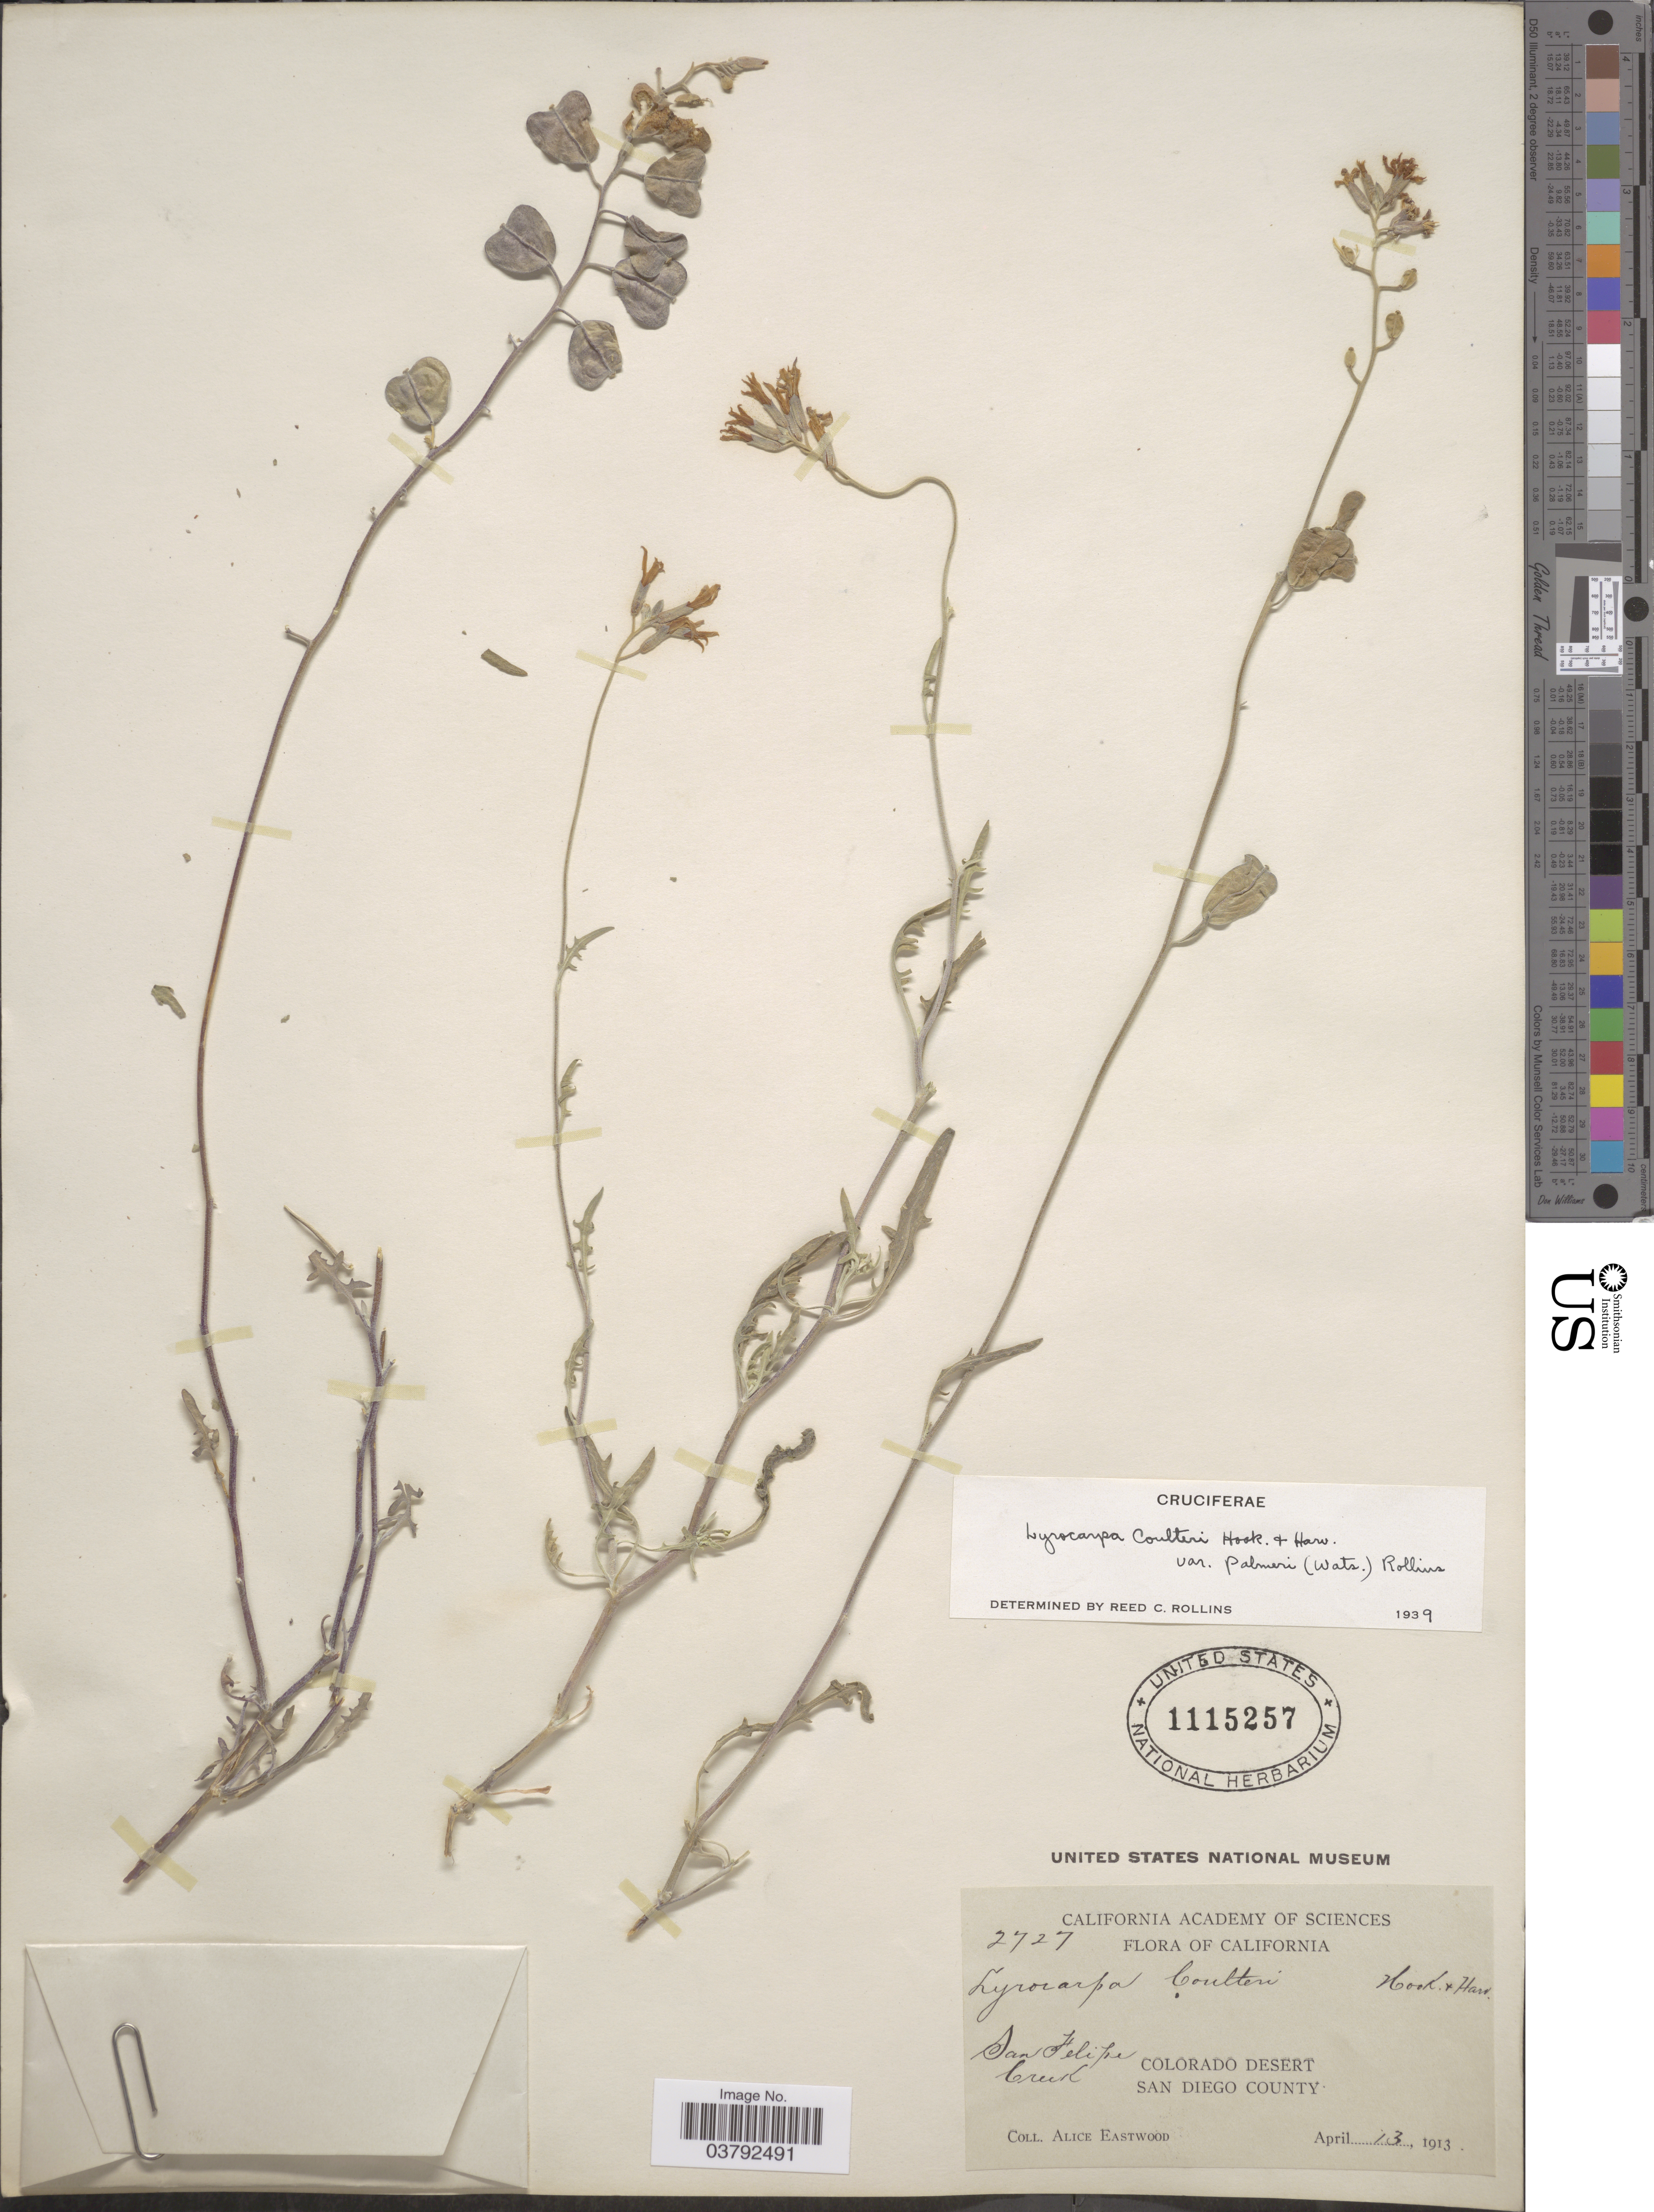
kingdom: Plantae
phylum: Tracheophyta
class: Magnoliopsida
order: Brassicales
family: Brassicaceae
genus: Lyrocarpa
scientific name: Lyrocarpa coulteri var. palmeri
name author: (S. Watson) Rollins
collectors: A. Eastwood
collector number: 2727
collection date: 1913-04-13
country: United States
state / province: California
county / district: San Diego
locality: San Felipe Creek. Colorado Desert. San Diego County.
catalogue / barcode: US 1115257